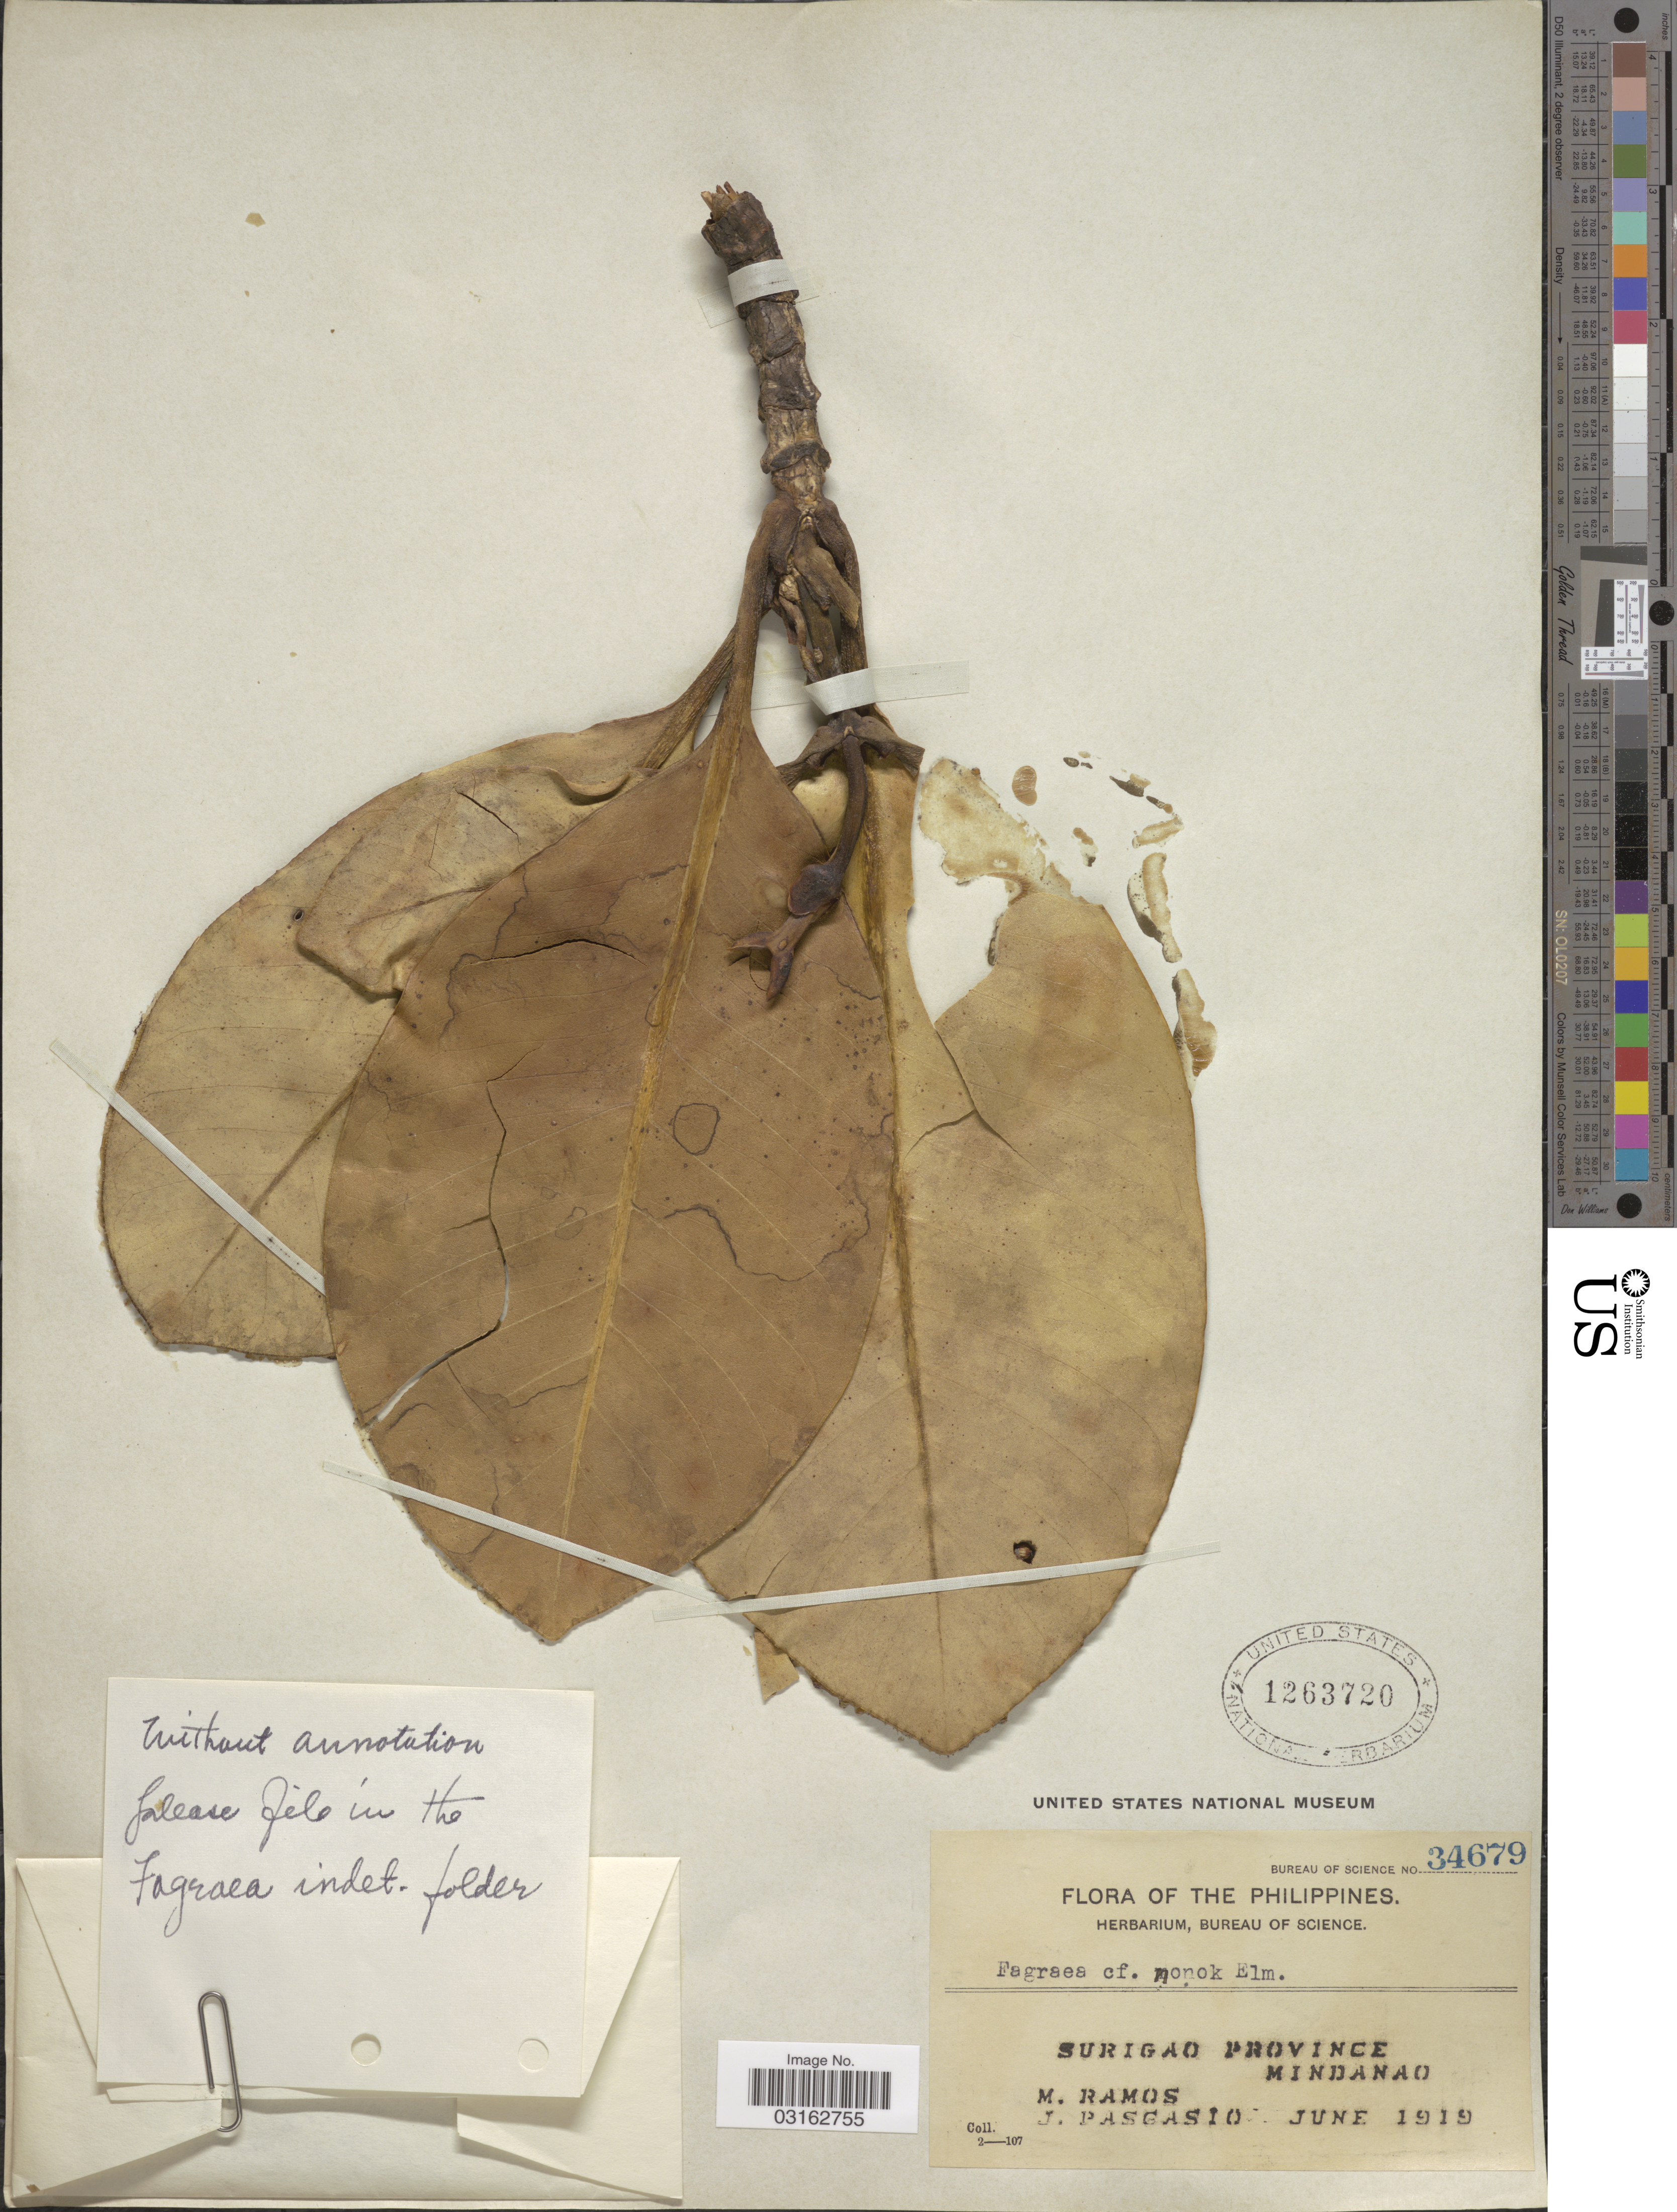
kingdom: Plantae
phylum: Tracheophyta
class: Magnoliopsida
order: Gentianales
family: Gentianaceae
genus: Fagraea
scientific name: Fagraea sp.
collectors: M. Ramos & J. Pascasio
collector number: Bureau of Science 34679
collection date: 1919-06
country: Philippines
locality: Surigao Province, Mindanao.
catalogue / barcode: US 1263720